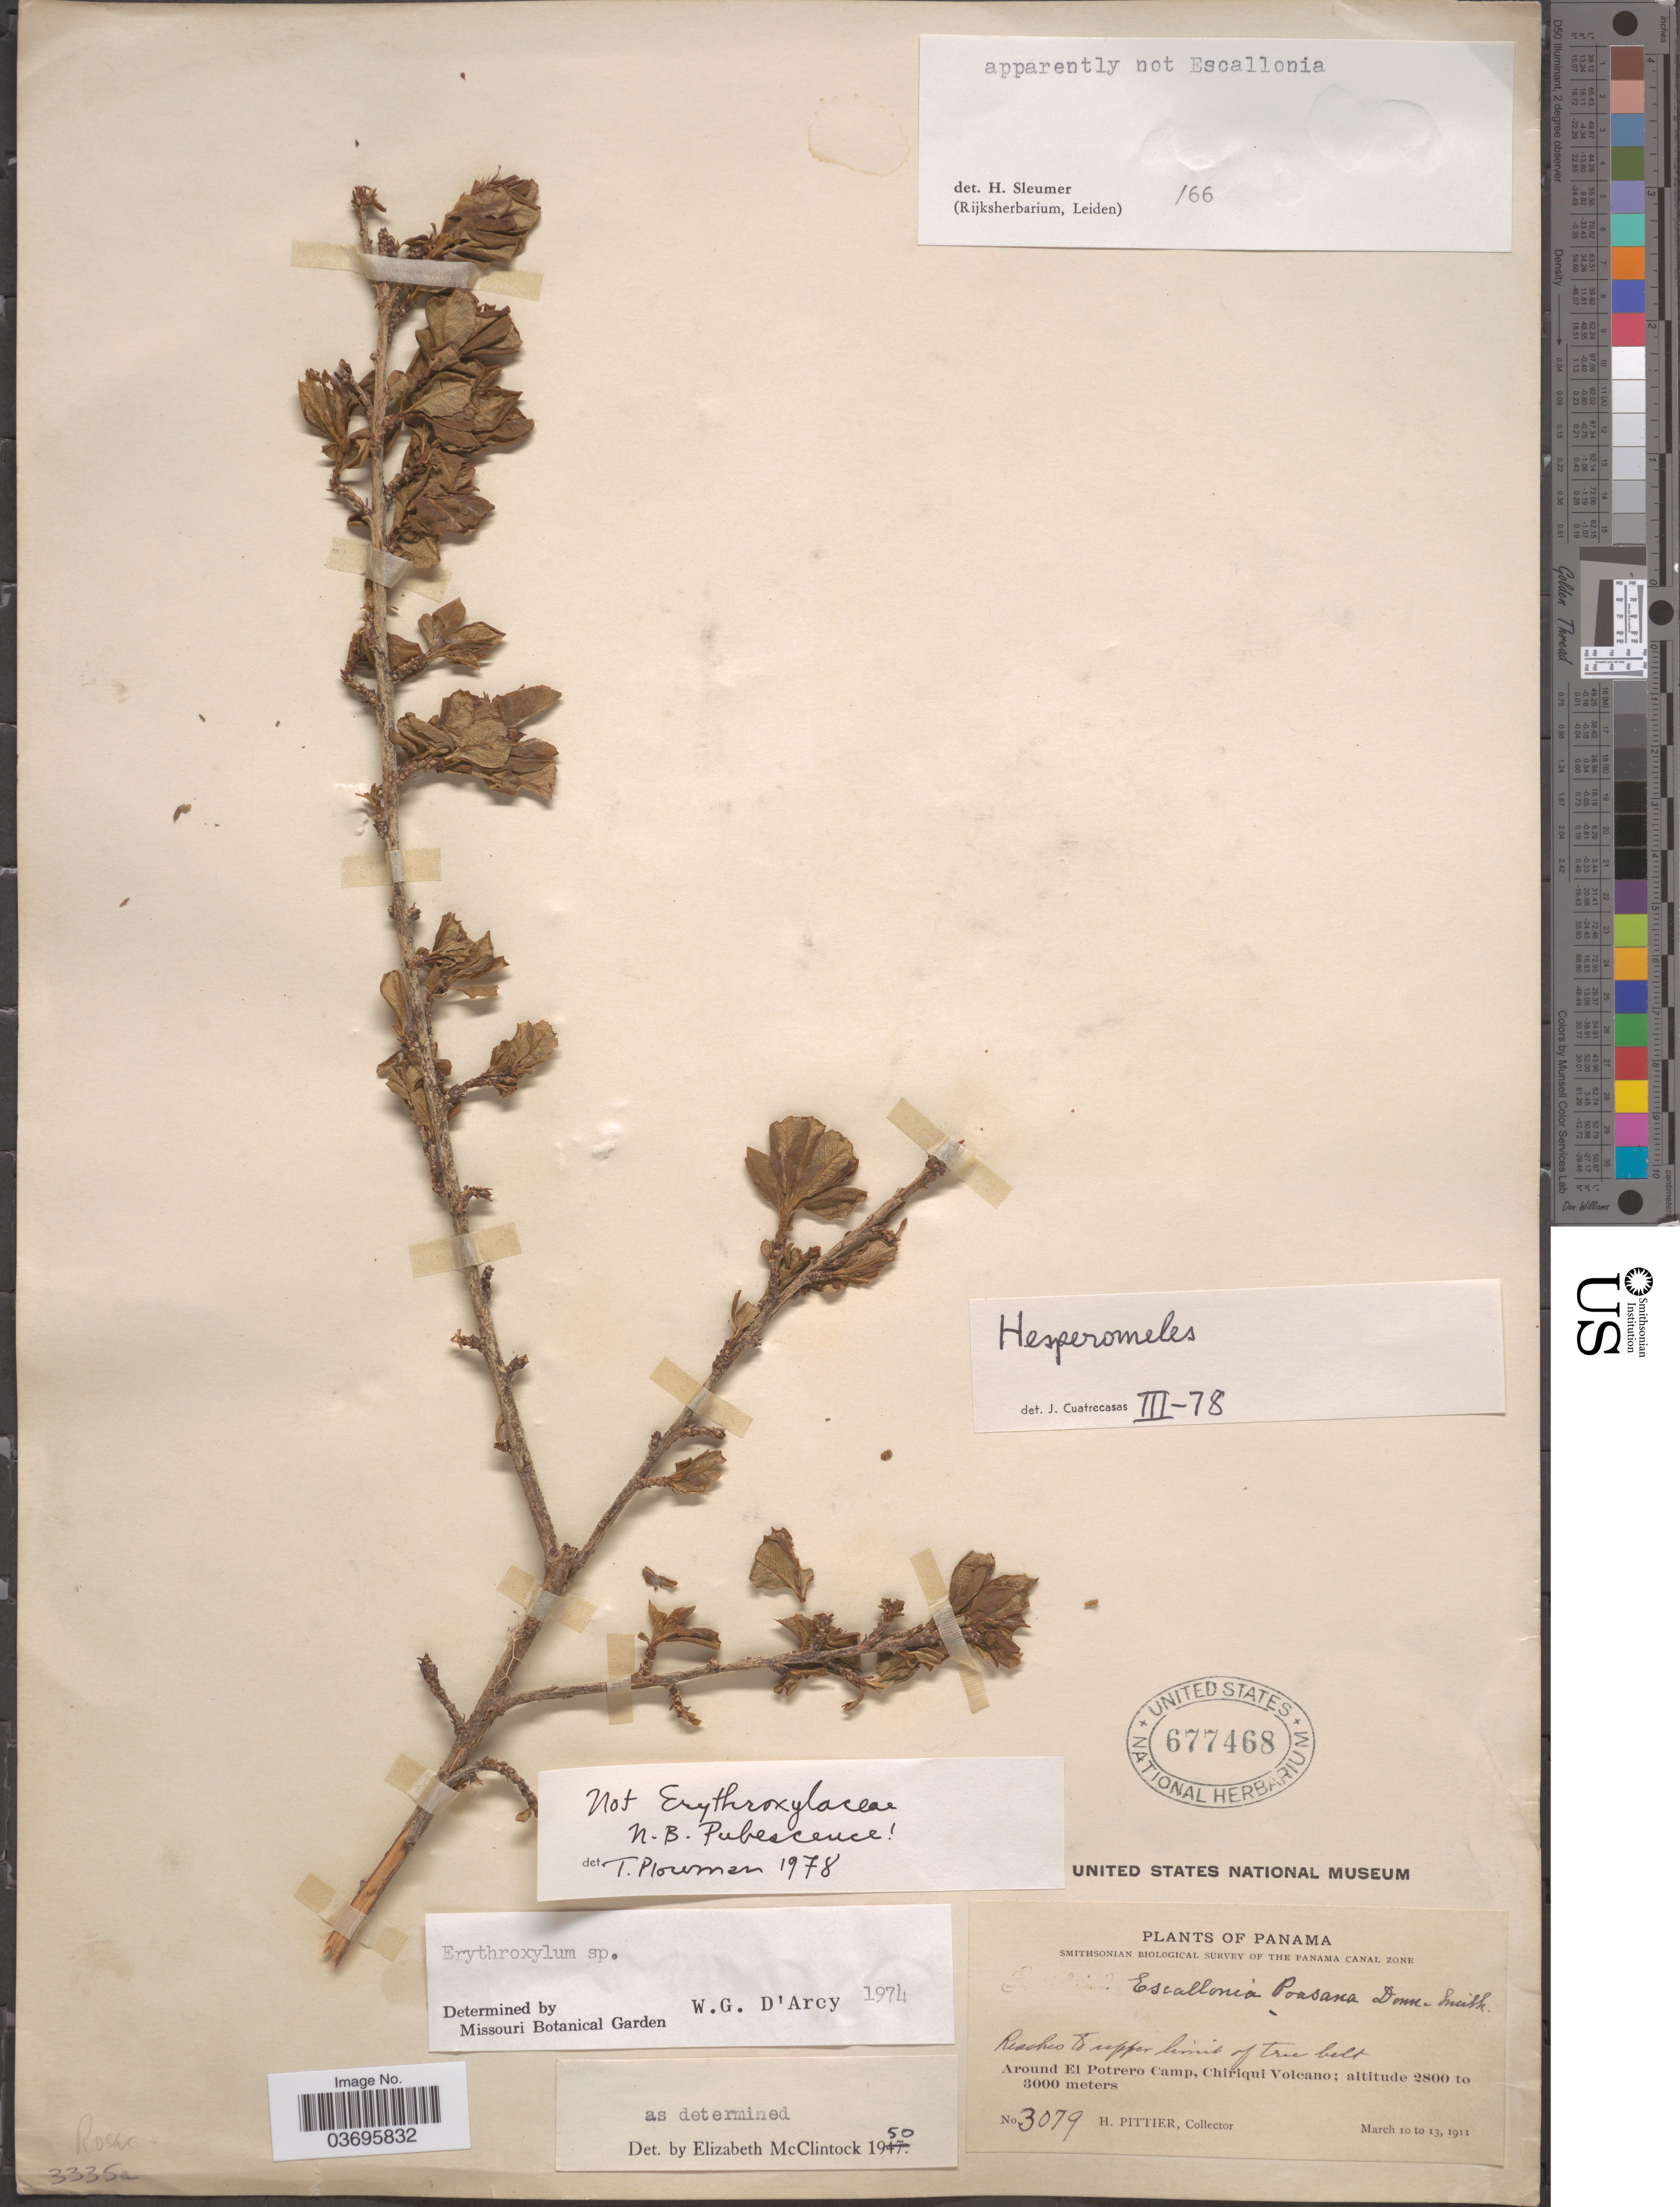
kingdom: Plantae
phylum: Tracheophyta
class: Magnoliopsida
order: Rosales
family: Rosaceae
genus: Hesperomeles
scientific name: Hesperomeles sp.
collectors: H. F. Pittier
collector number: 3079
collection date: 1911-03-10/1911-03-13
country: Panama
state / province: Chiriqui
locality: The Panama Canal Zone. Around El Potrero Camp, Chiriqui Volcano.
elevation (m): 2800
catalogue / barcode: US 677468